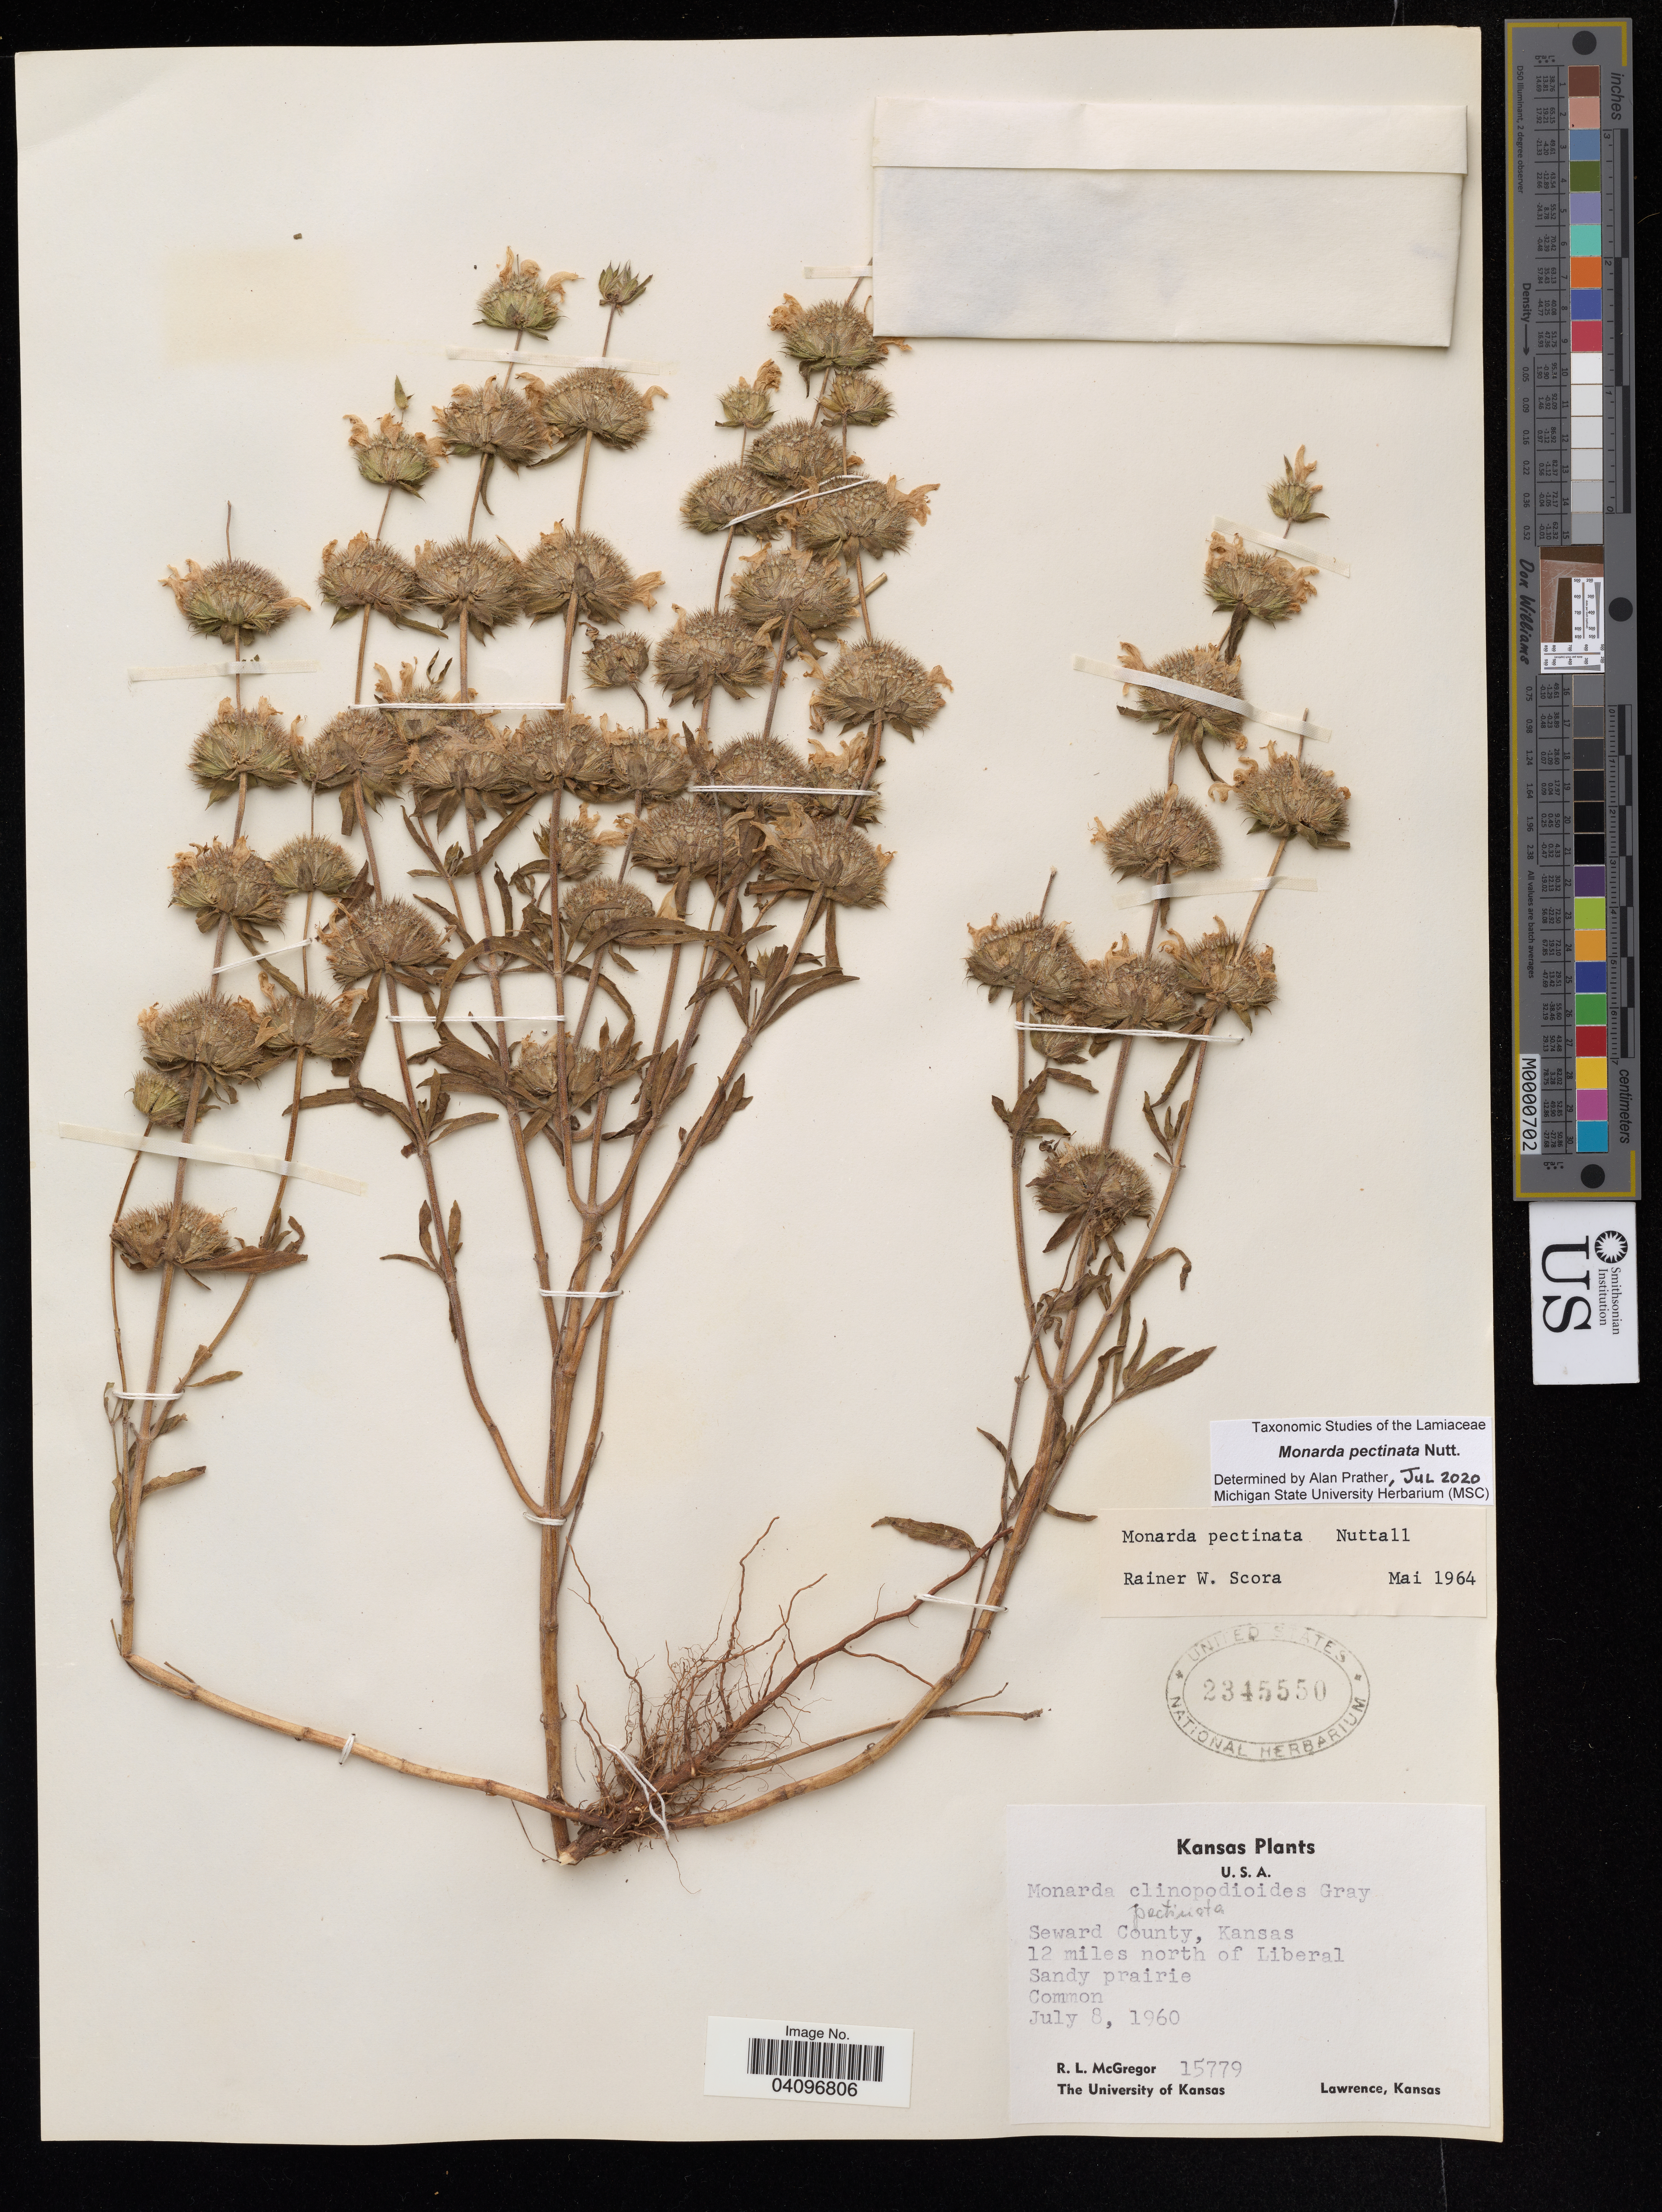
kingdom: Plantae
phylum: Tracheophyta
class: Magnoliopsida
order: Lamiales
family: Lamiaceae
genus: Monarda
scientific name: Monarda pectinata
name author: Nutt.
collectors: R. McGregor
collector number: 15779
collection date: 1960-07-08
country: United States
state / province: Kansas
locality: Seward County. 12 miles north of Liberal.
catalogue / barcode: US 234550